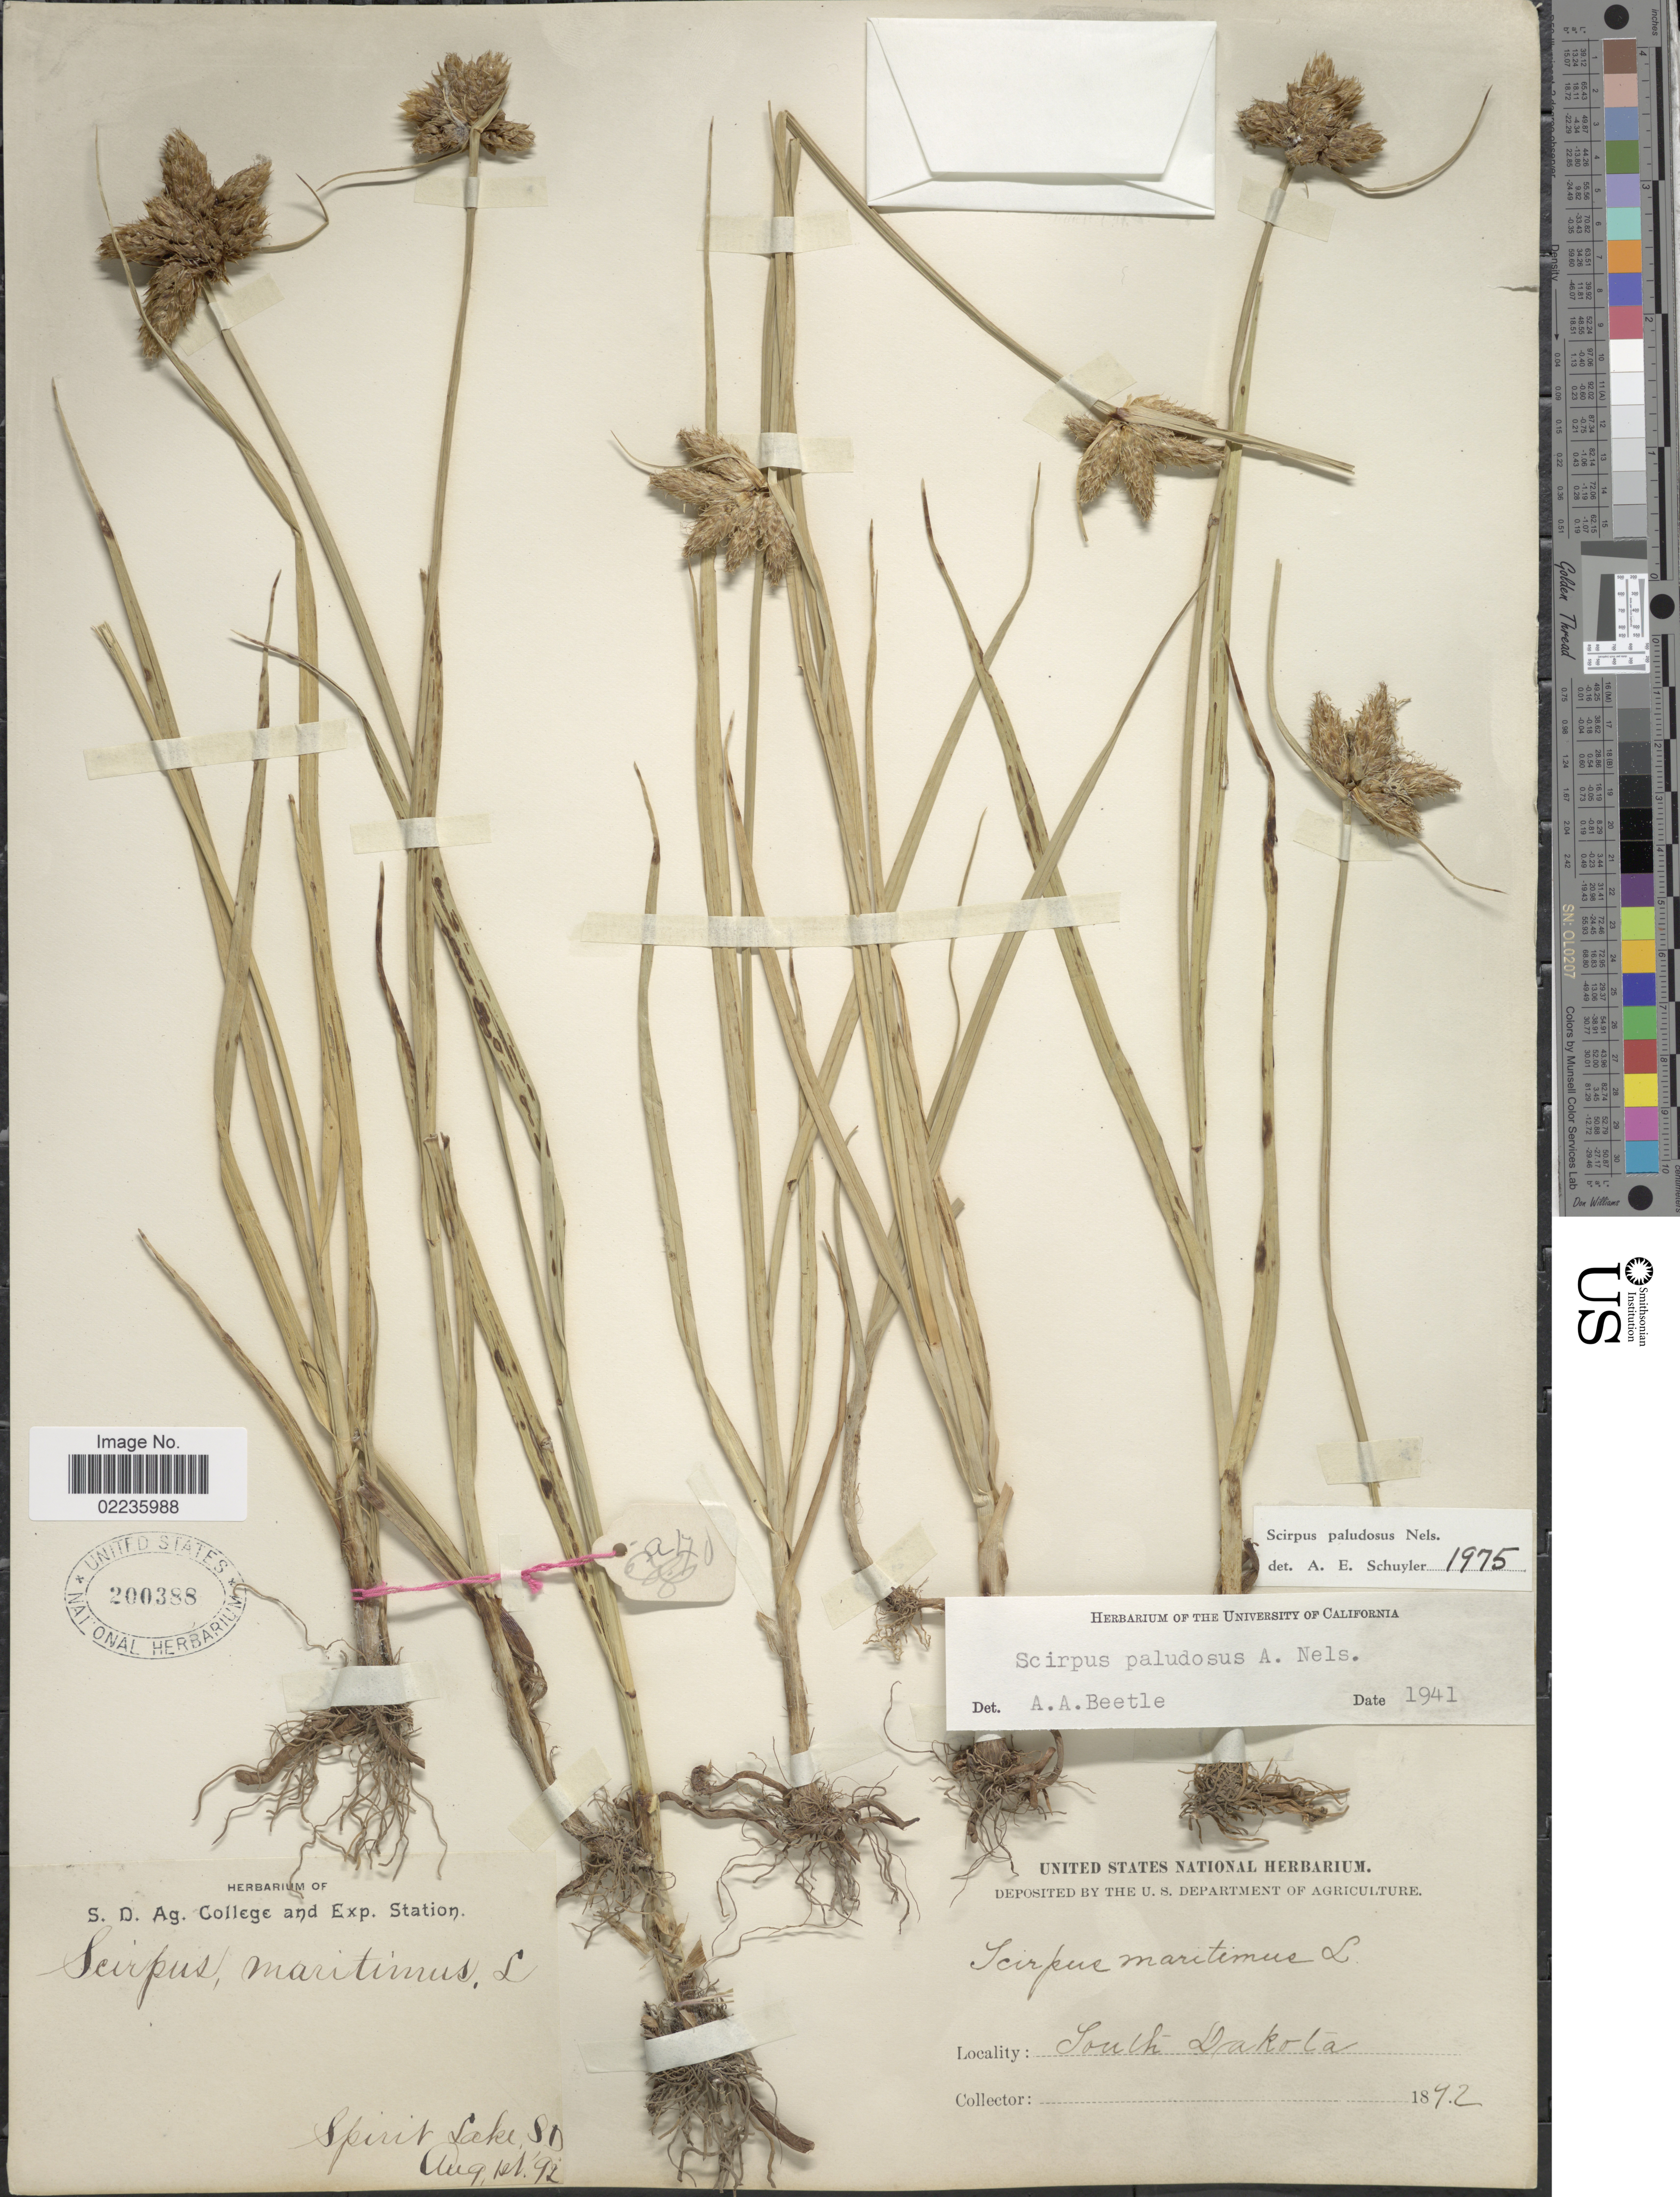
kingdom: Plantae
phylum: Tracheophyta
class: Liliopsida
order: Poales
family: Cyperaceae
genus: Bolboschoenus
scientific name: Bolboschoenus maritimus subsp. paludosus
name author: (A. Nelson) T. Koyama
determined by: Strong, M. T., (US), Smithsonian Institution - National Museum of Natural History (UNITED STATES)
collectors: ex herb. S. D. Ag. College and ex. Station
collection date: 1892-08-01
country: United States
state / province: South Dakota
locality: Spirit Lake, SD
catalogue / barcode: US 200388